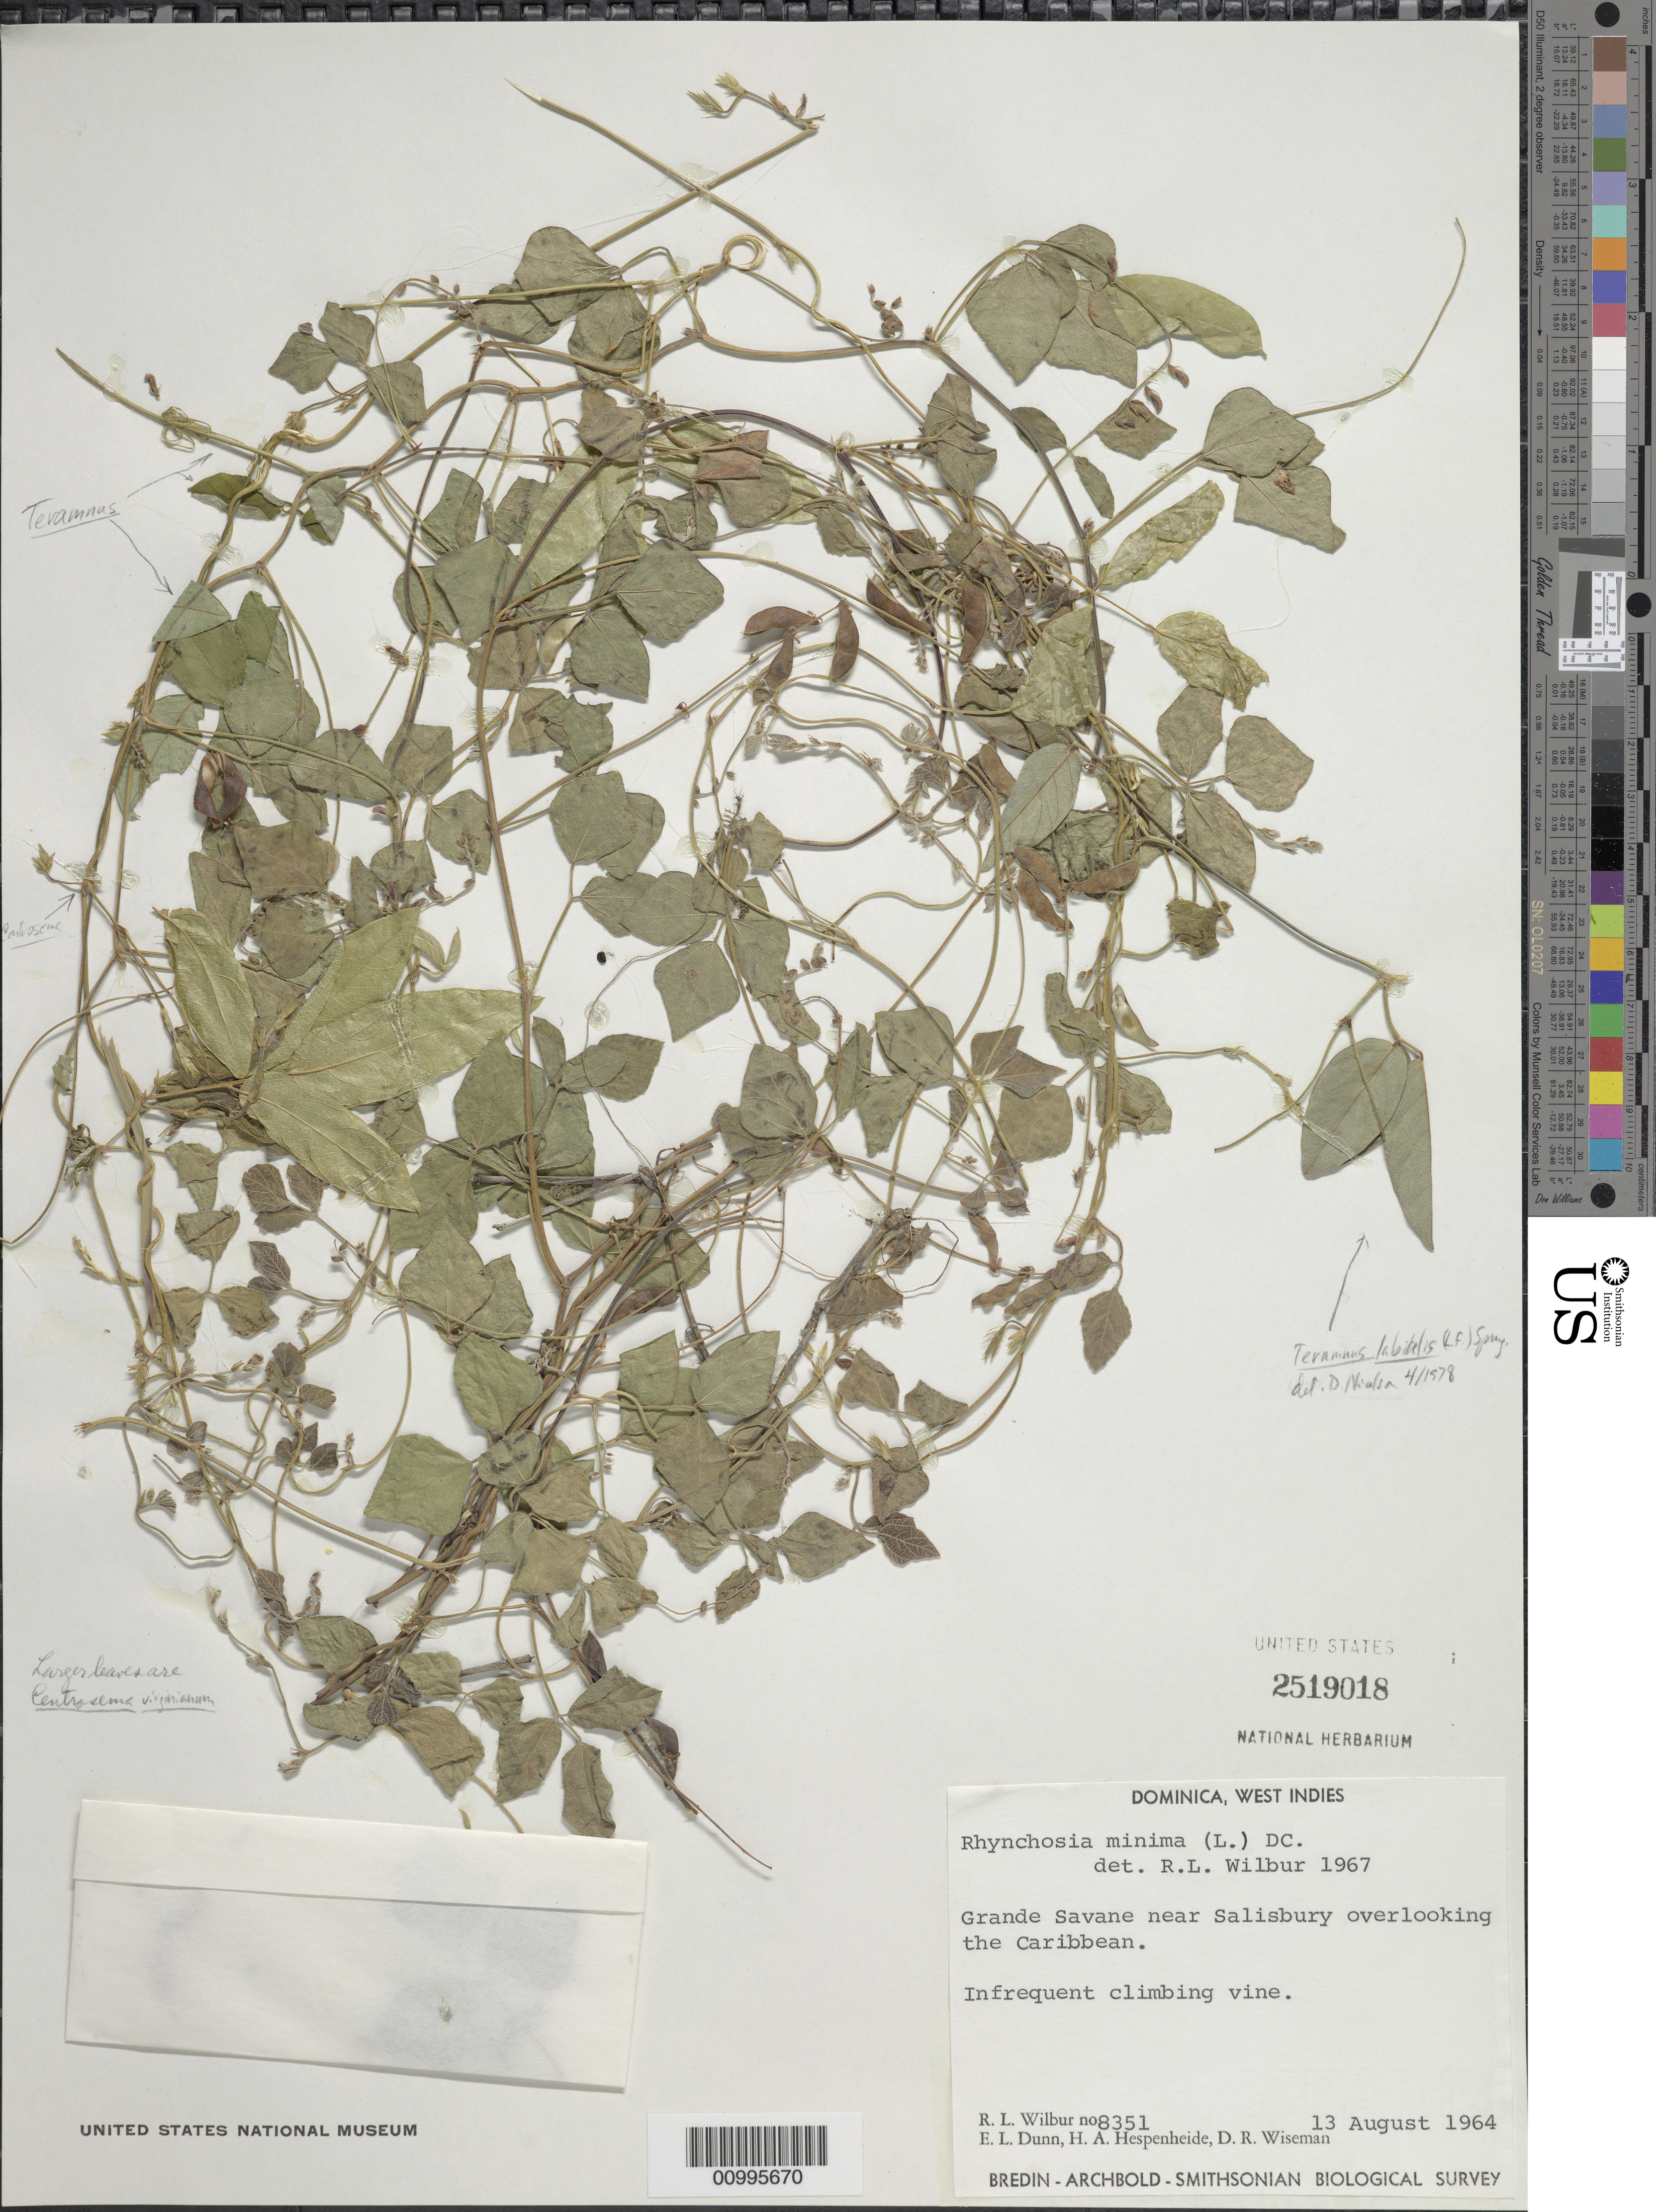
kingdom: Plantae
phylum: Tracheophyta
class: Magnoliopsida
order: Fabales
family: Fabaceae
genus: Rhynchosia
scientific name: Rhynchosia minima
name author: (L.) DC.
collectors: R. L. Wilbur, E. Dunn, H. A. Hespenheide & D. R. Wiseman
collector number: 8351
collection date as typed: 13 Aug 1964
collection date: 1964-08-13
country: Dominica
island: Dominica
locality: Grande Savane near Salisbury overlooking the Caribbean.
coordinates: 0 N, 0 E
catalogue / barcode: US 2519018